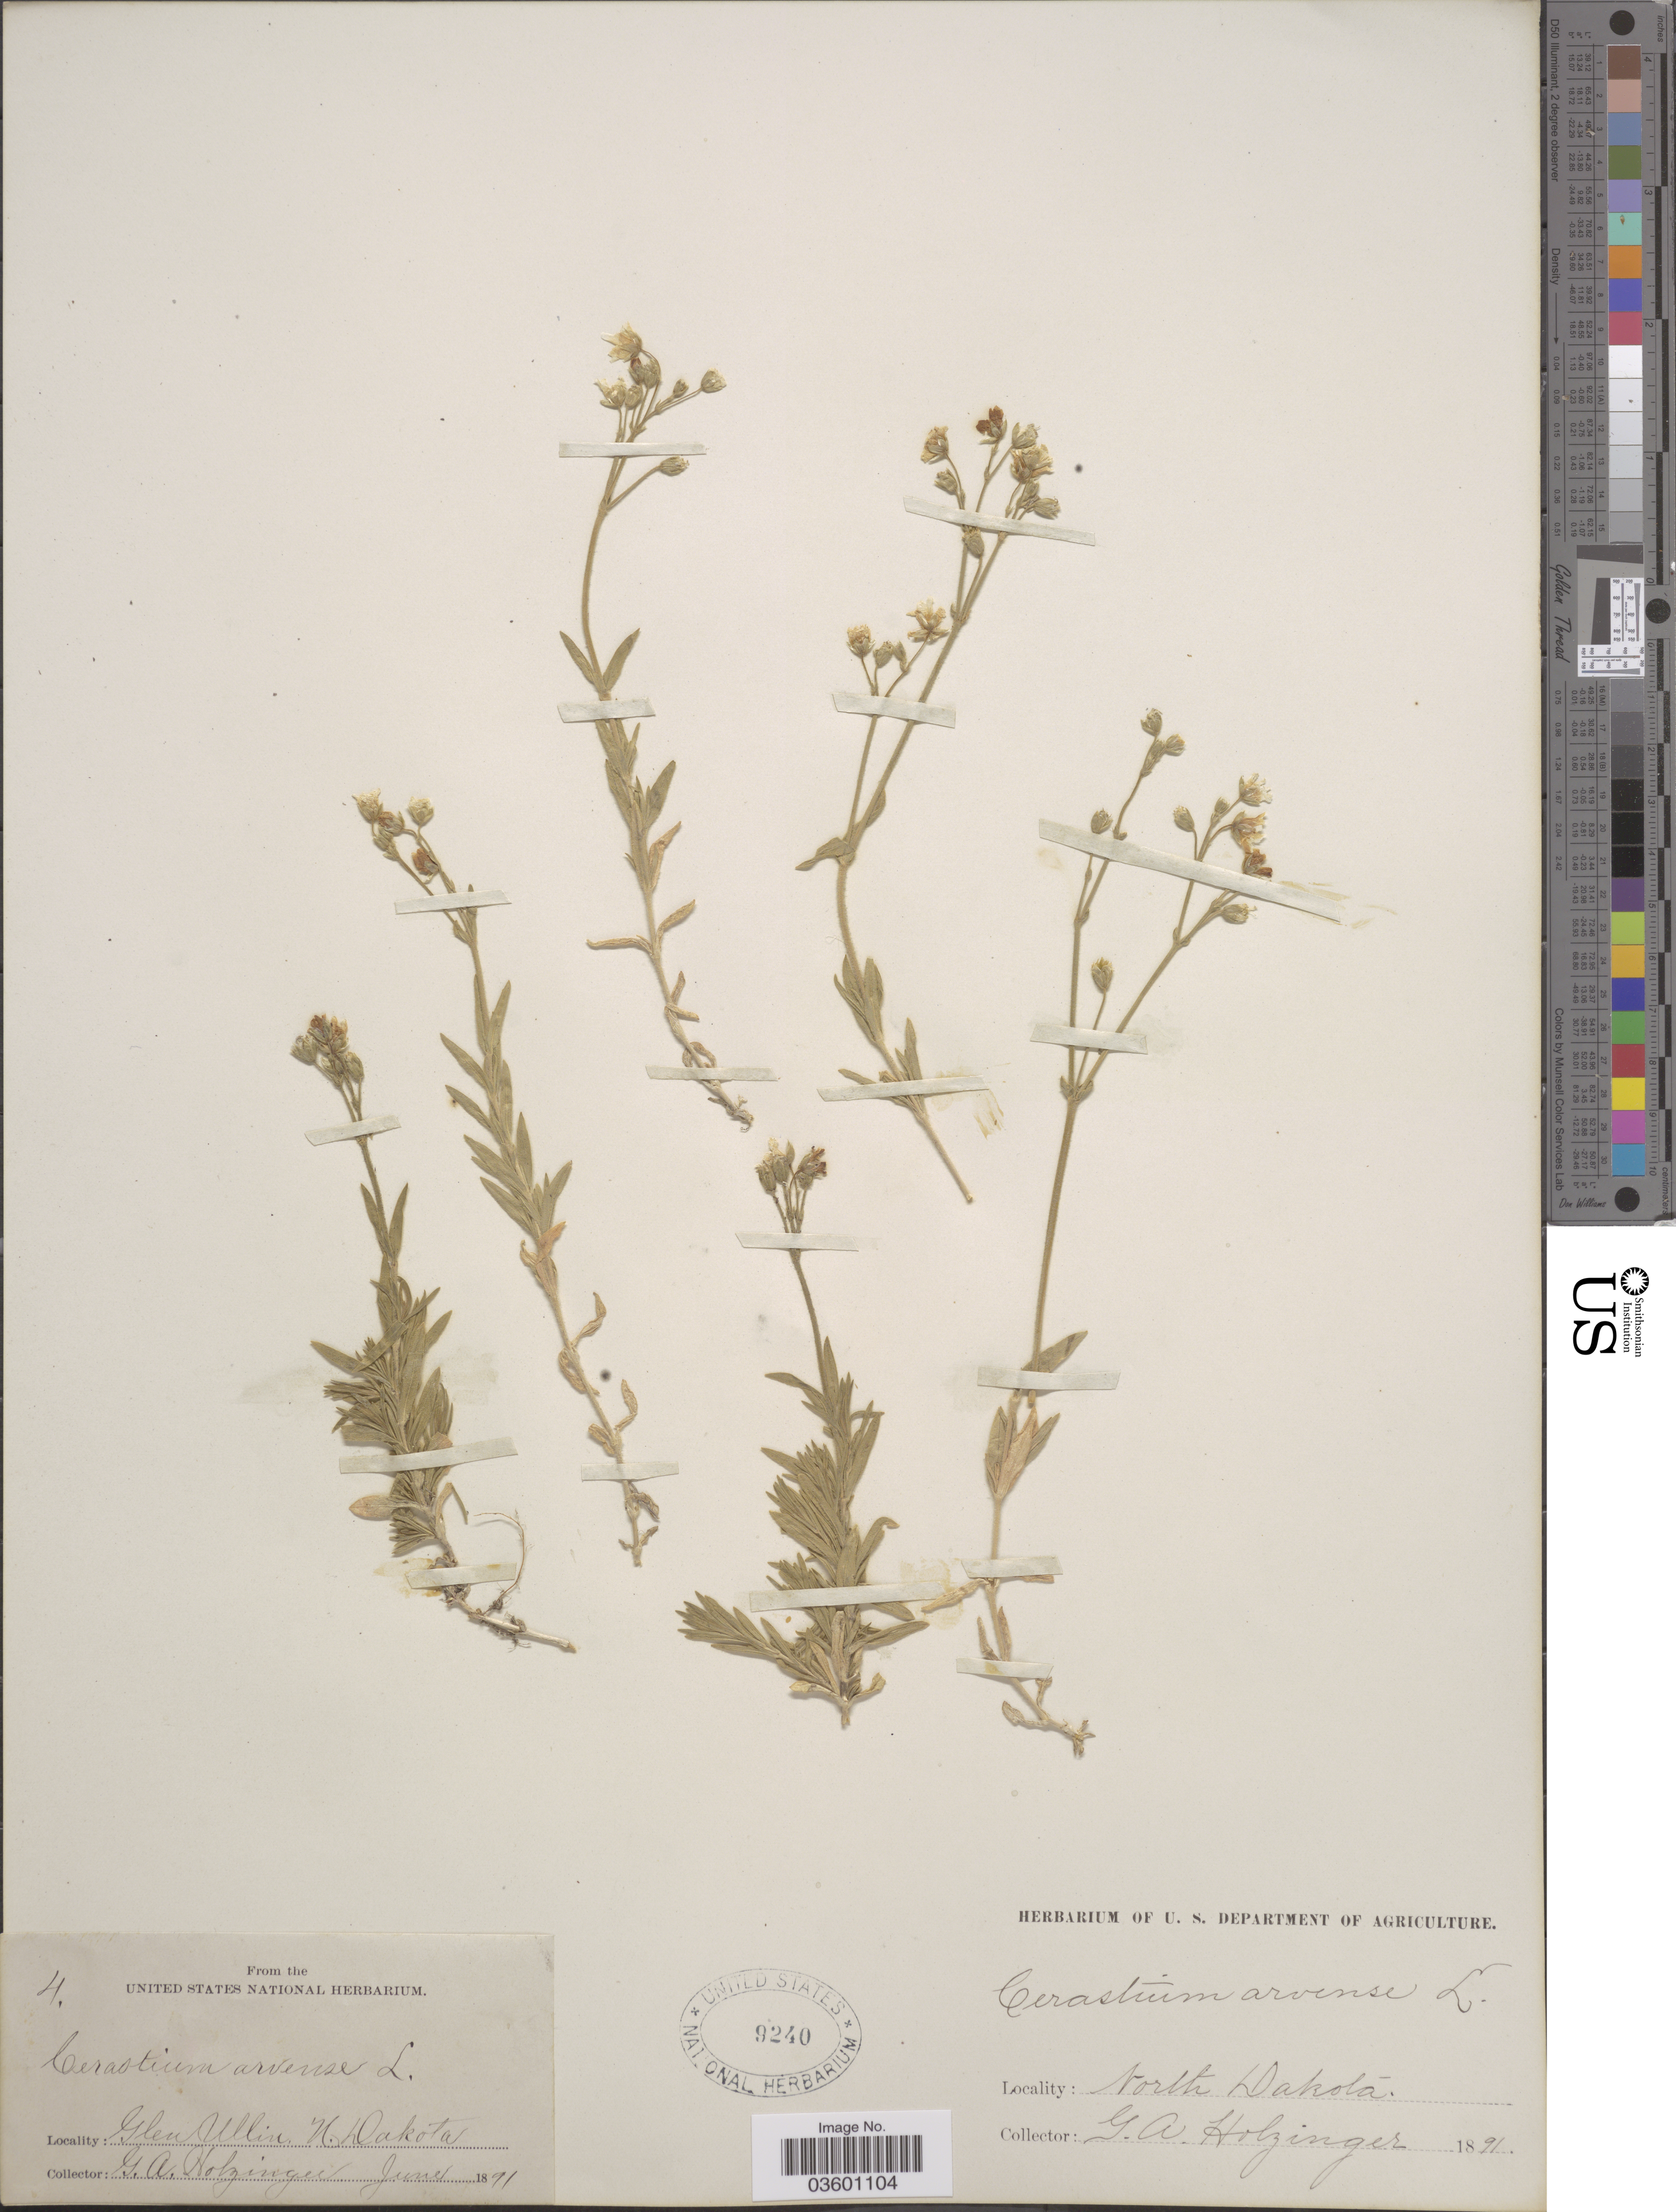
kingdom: Plantae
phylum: Tracheophyta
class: Magnoliopsida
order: Caryophyllales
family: Caryophyllaceae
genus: Cerastium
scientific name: Cerastium arvense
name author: L.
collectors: G. A. Holzinger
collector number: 4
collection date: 1891-06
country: United States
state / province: North Dakota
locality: Glen Ullin.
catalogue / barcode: US 9240